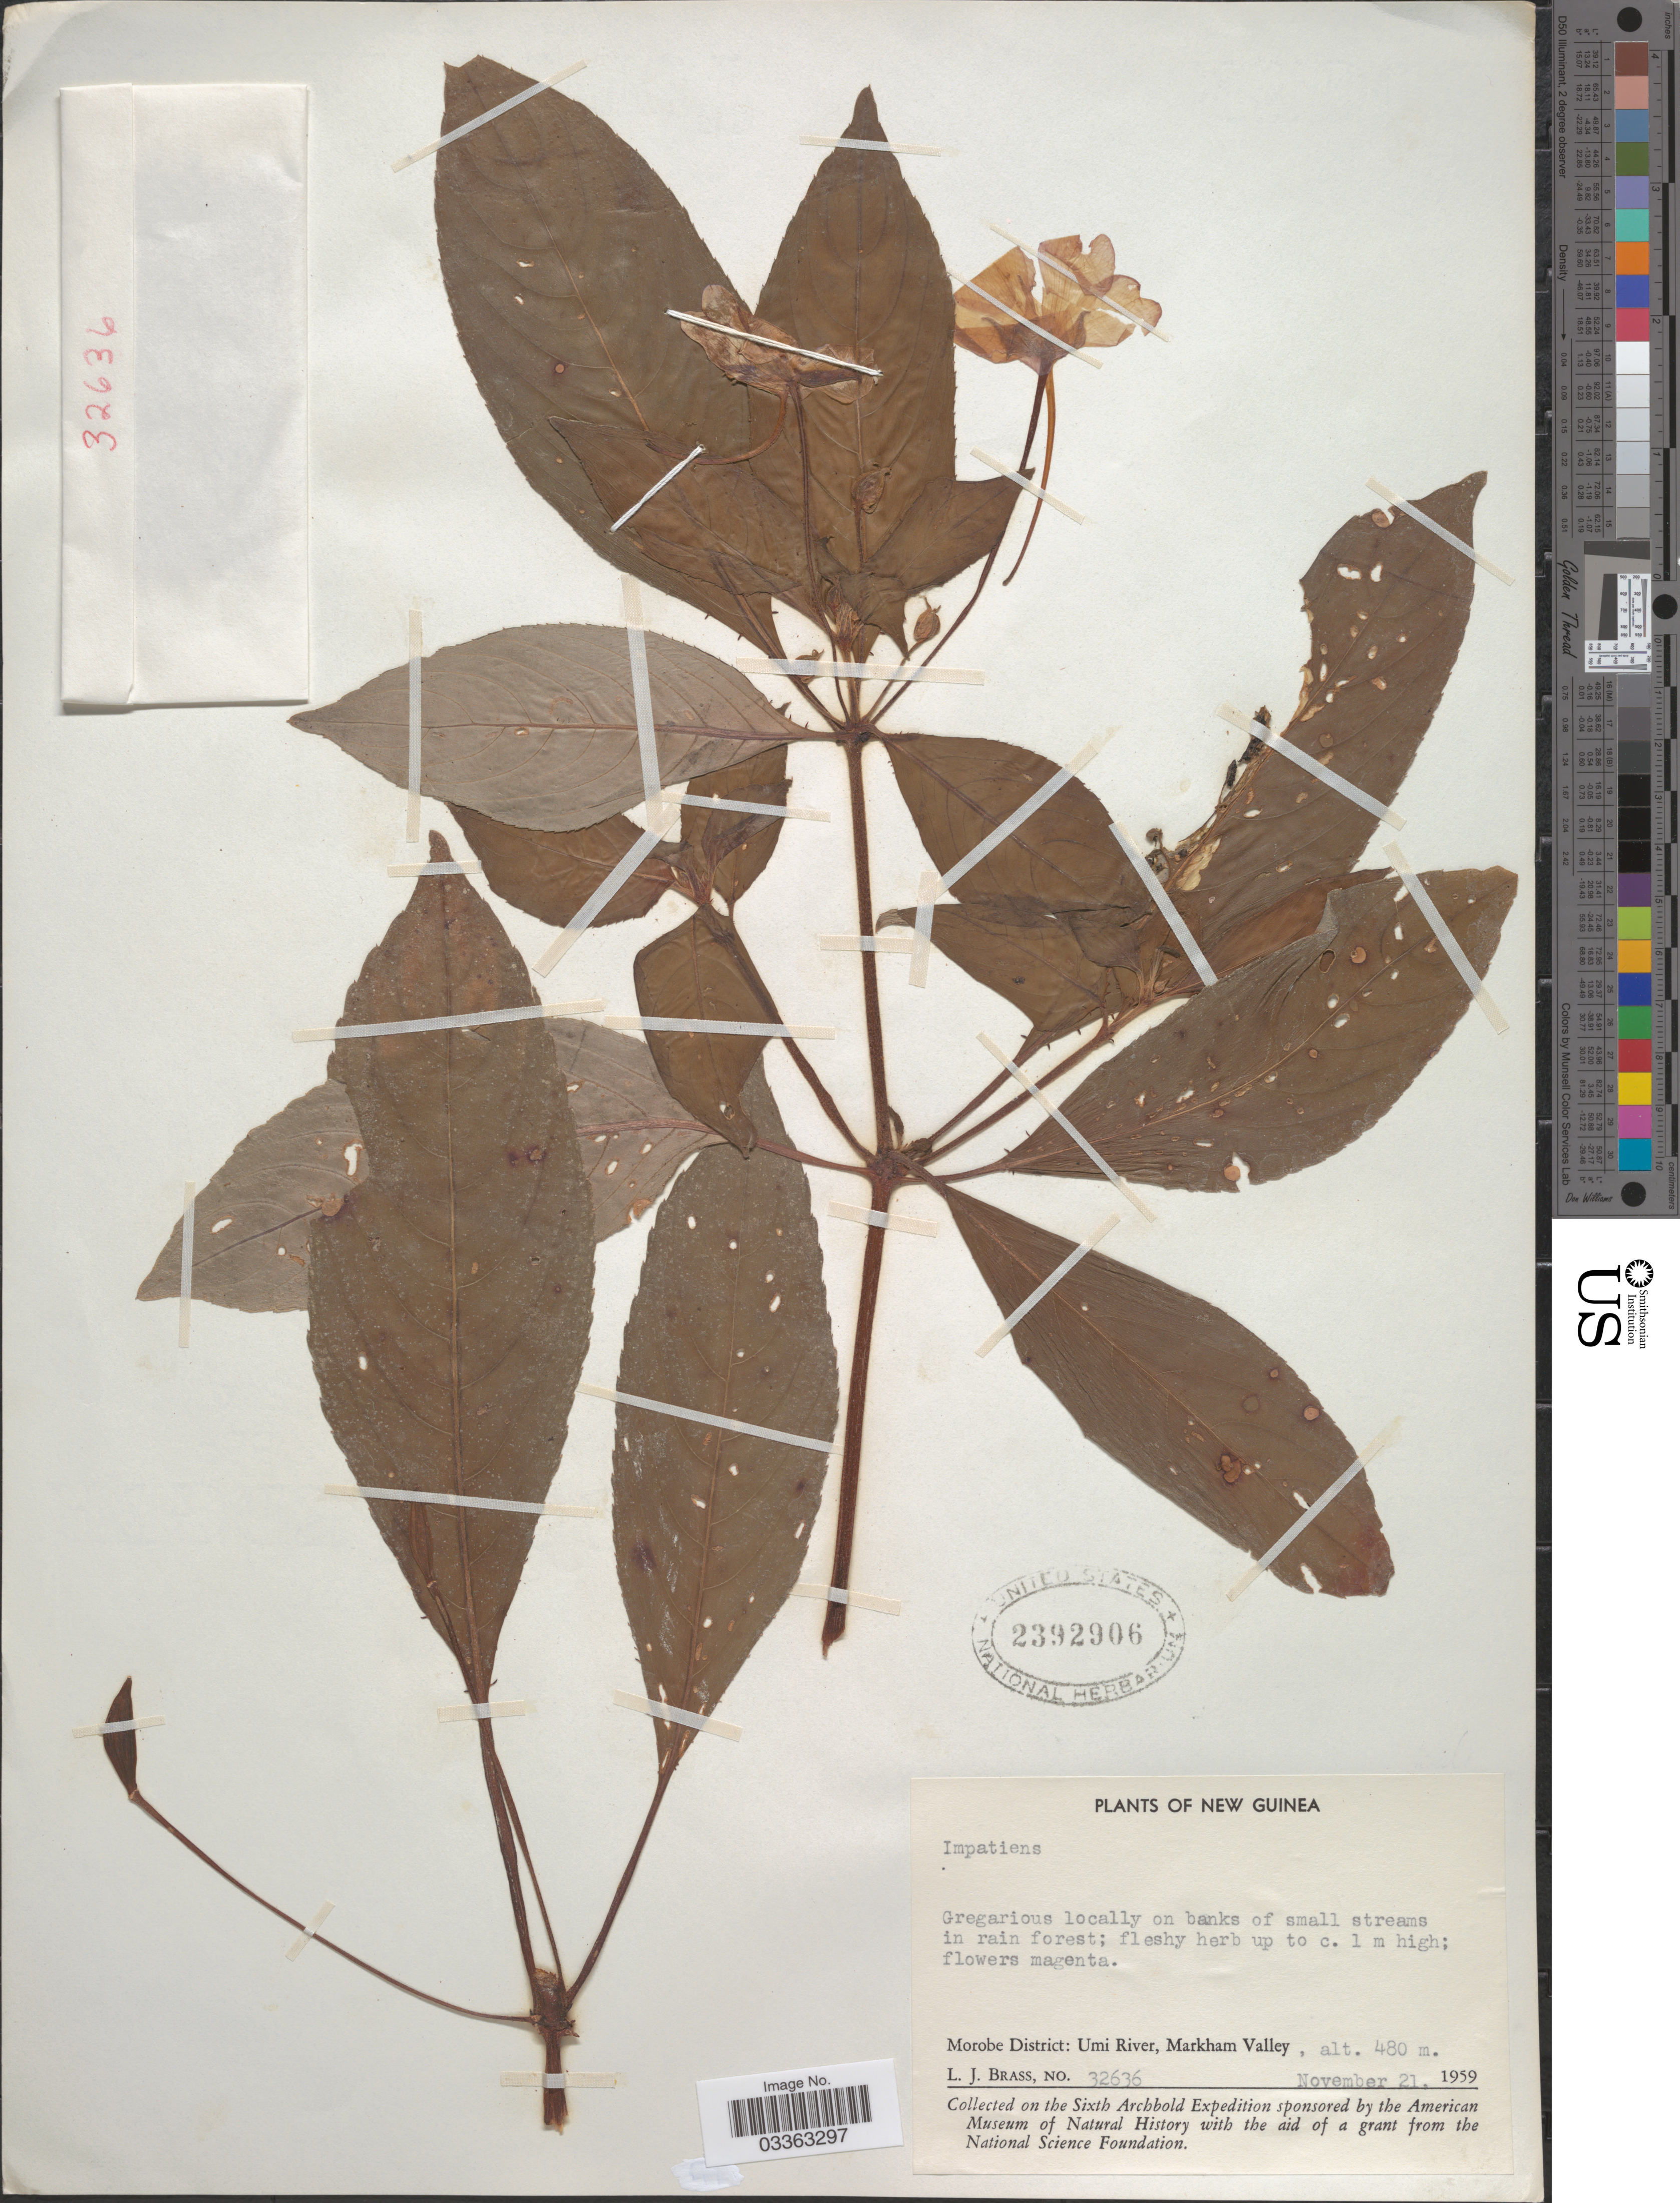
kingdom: Plantae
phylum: Tracheophyta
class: Magnoliopsida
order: Ericales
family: Balsaminaceae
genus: Impatiens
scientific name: Impatiens sp.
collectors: L. J. Brass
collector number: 32636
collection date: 1959-11-21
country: Papua New Guinea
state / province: Morobe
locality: New Guinea. Morobe District: Umi River, Markham Valley.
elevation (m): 480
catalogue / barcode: US 2392906